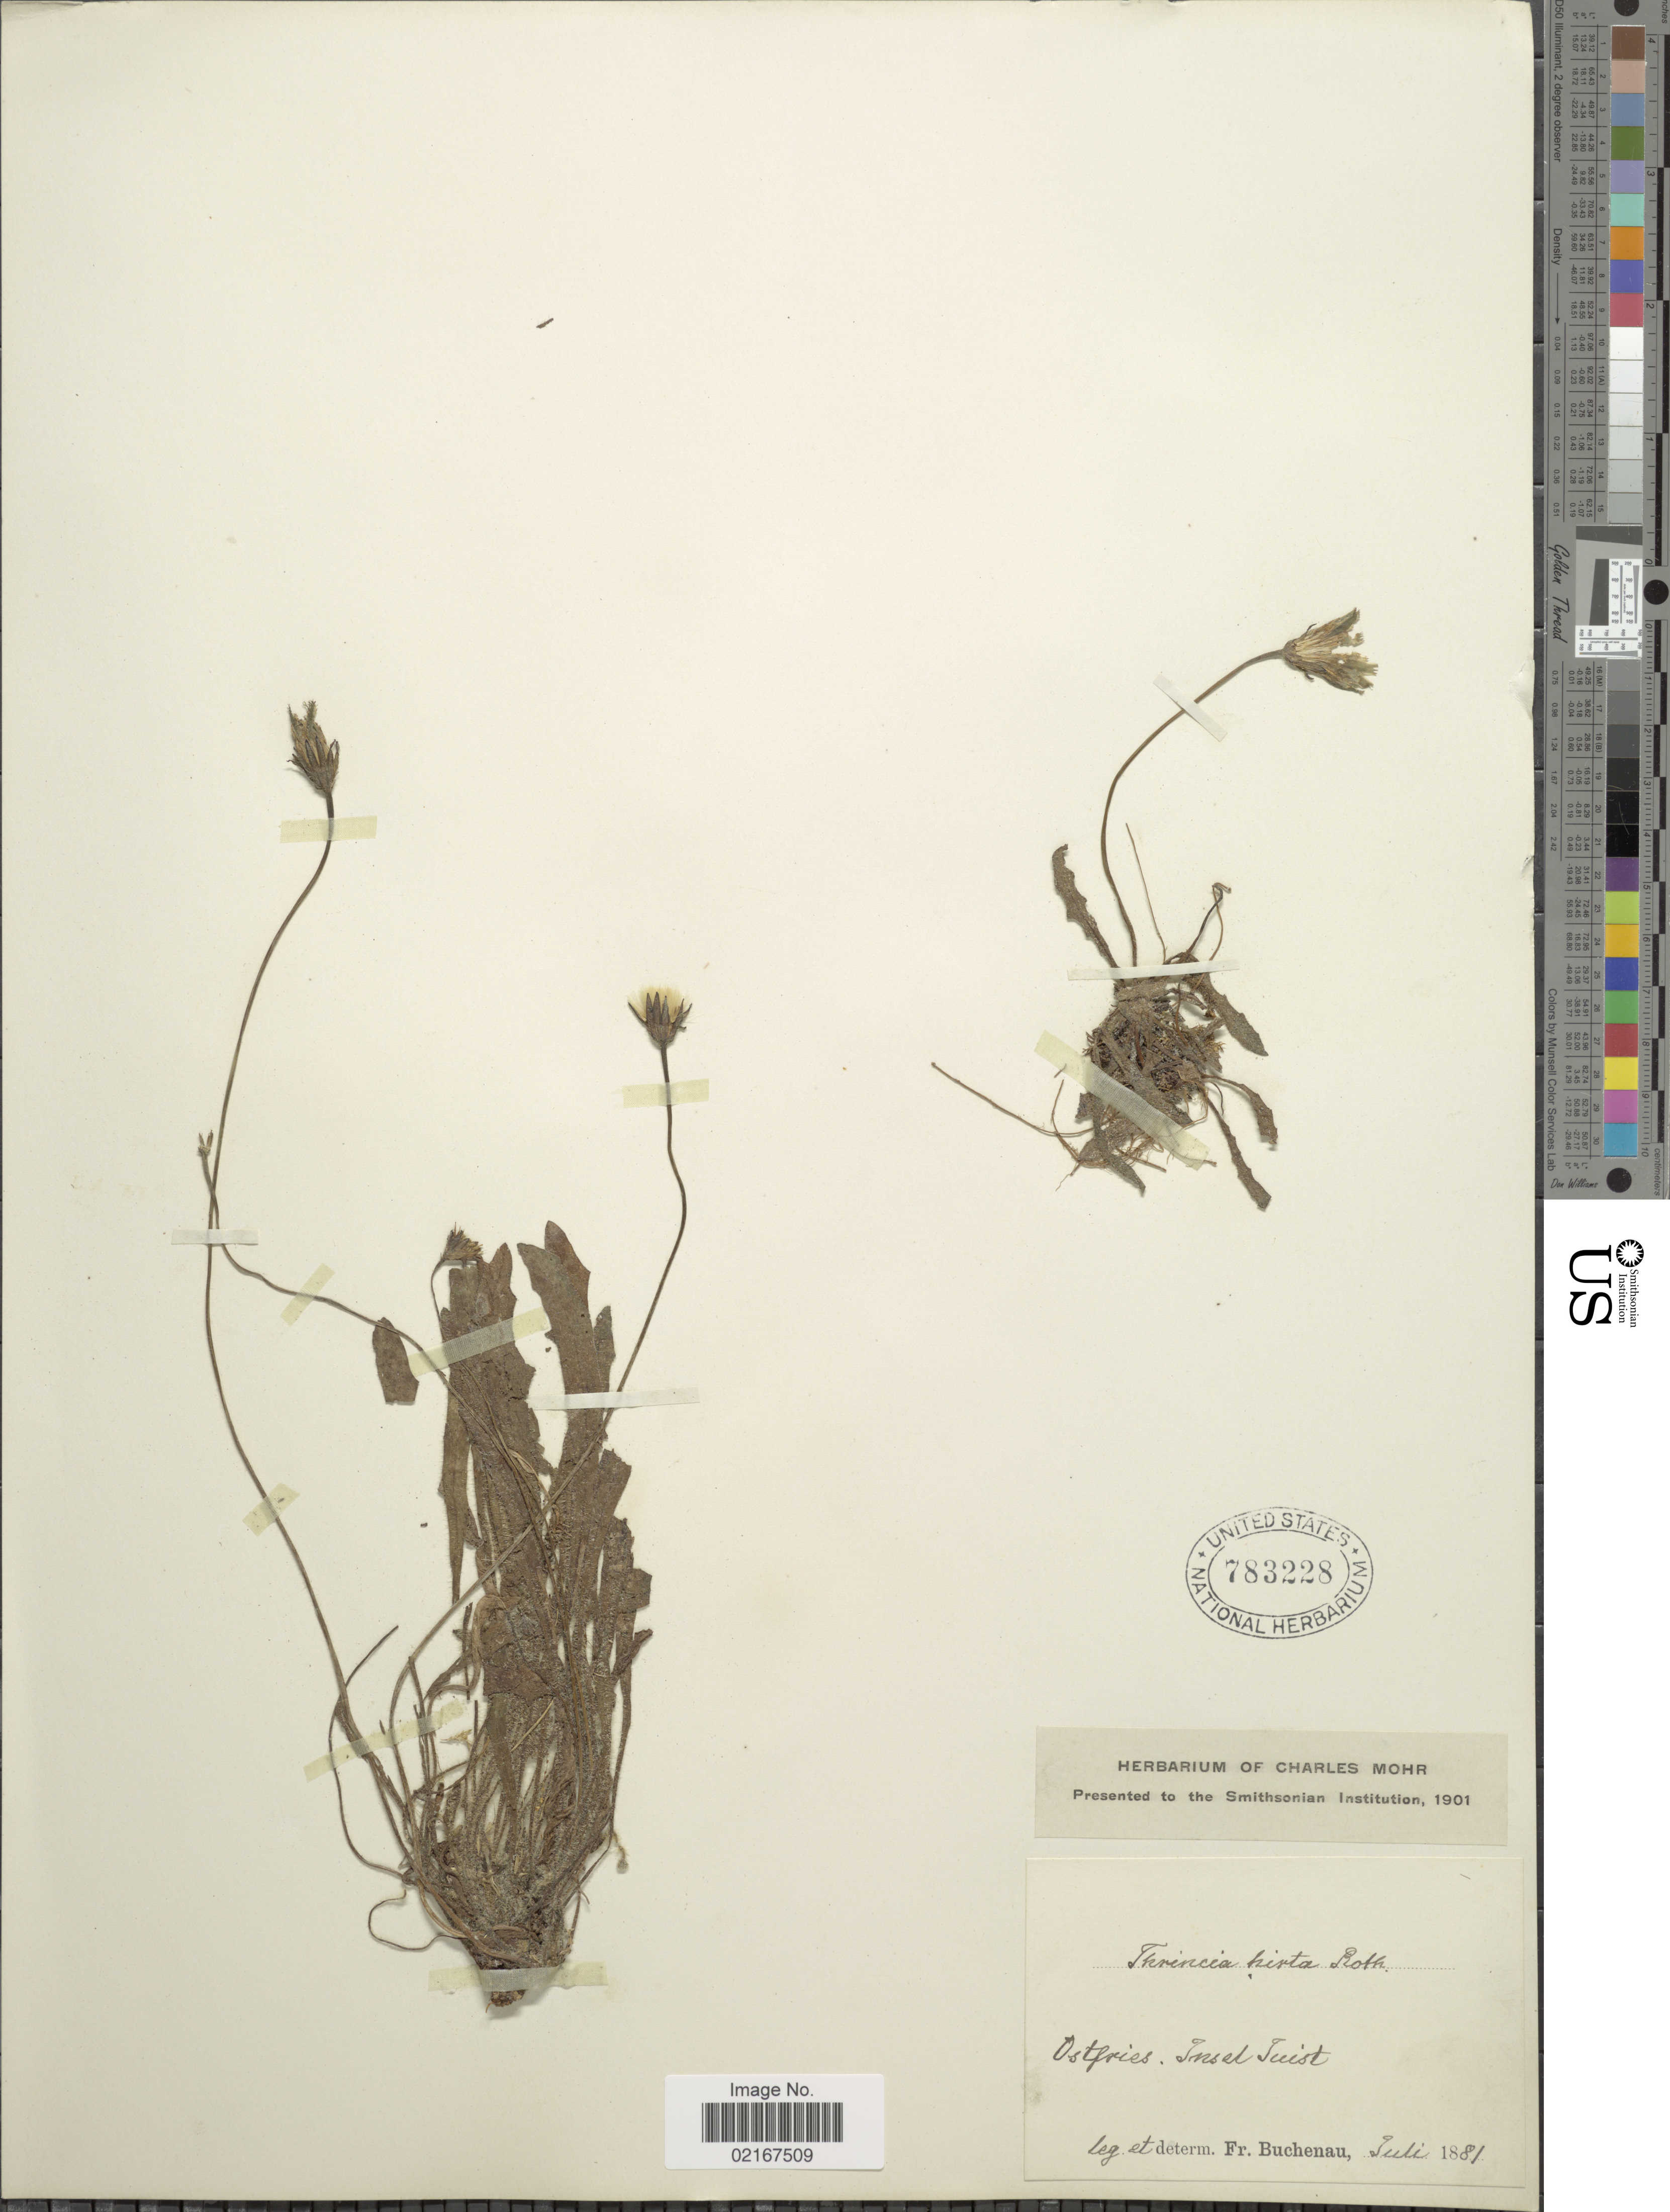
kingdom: Plantae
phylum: Tracheophyta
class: Magnoliopsida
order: Asterales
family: Asteraceae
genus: Leontodon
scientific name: Leontodon hirtus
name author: L.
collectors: F. Buchenau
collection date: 1881-07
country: Germany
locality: Ostfries, Insel Juist [interpreted]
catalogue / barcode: US 783228